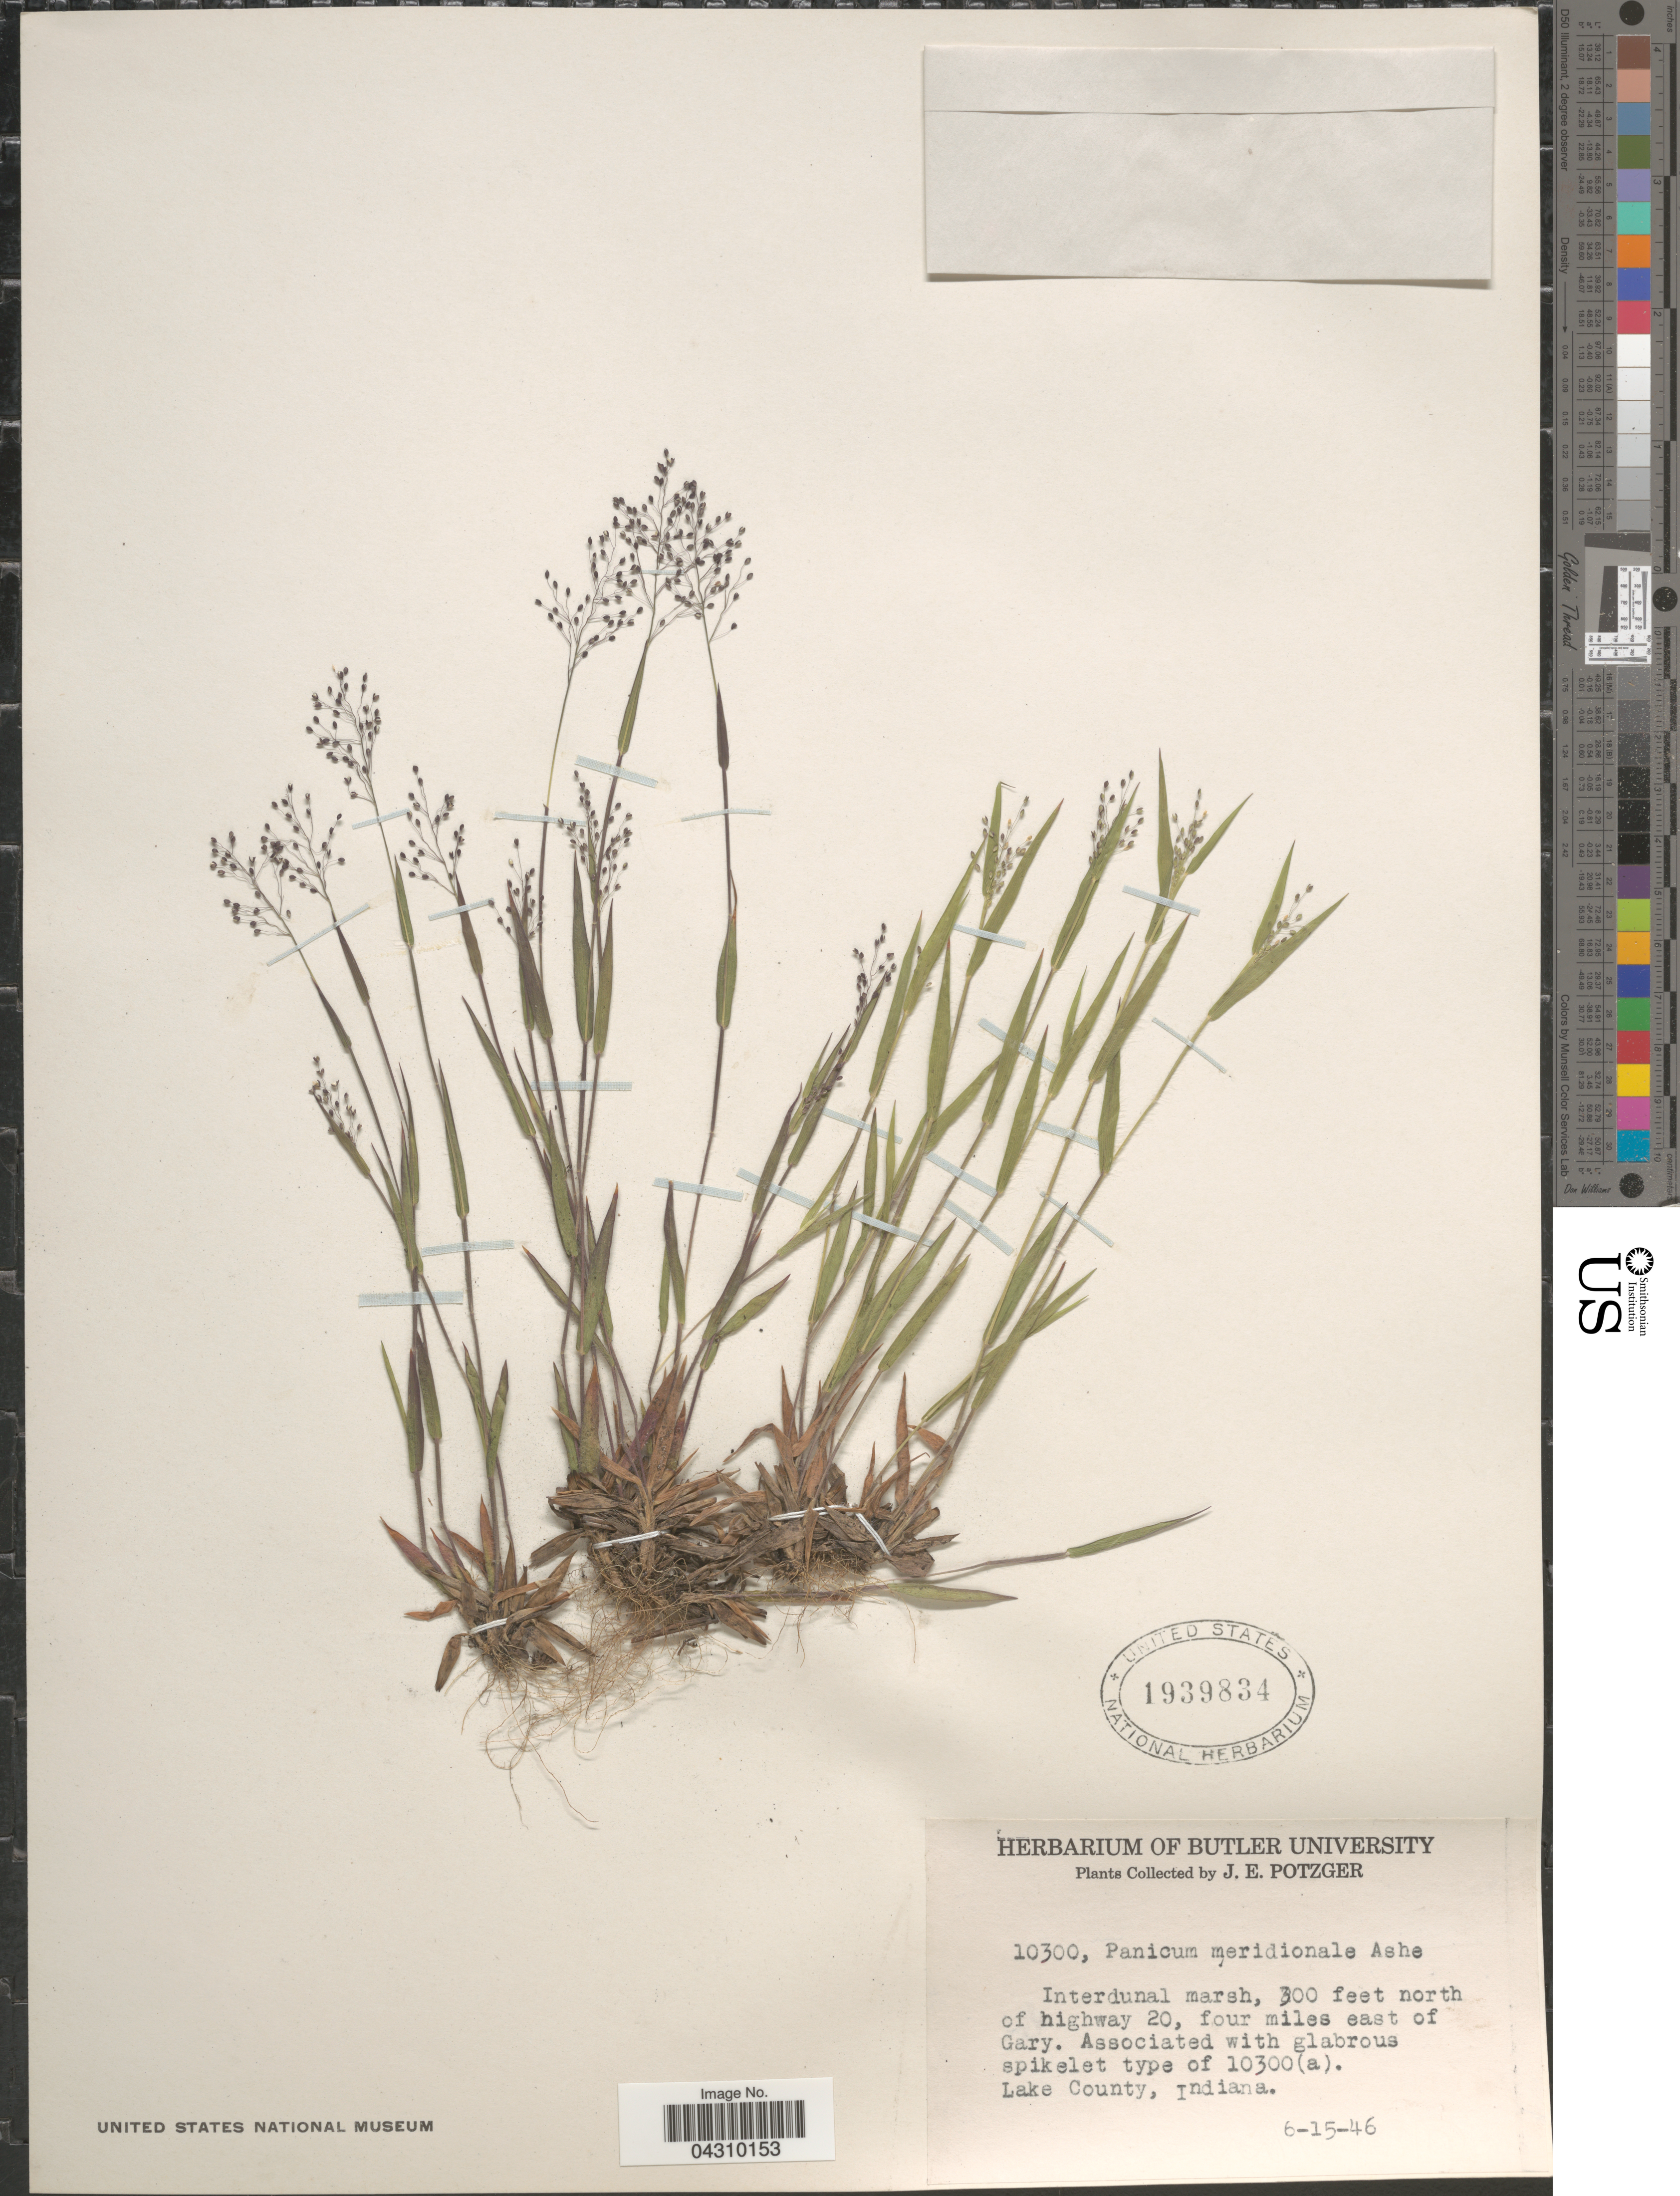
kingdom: Plantae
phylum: Tracheophyta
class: Liliopsida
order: Poales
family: Poaceae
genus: Dichanthelium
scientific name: Dichanthelium acuminatum var. acuminatum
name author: (Sw.) Gould & C.A. Clark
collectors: J. Potzger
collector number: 10300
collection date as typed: Transcribed d/m/y: 15/6/46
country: United States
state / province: Indiana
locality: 300 feet north of highway 20, four miles east of Gary, Lake County.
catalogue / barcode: US 1939834